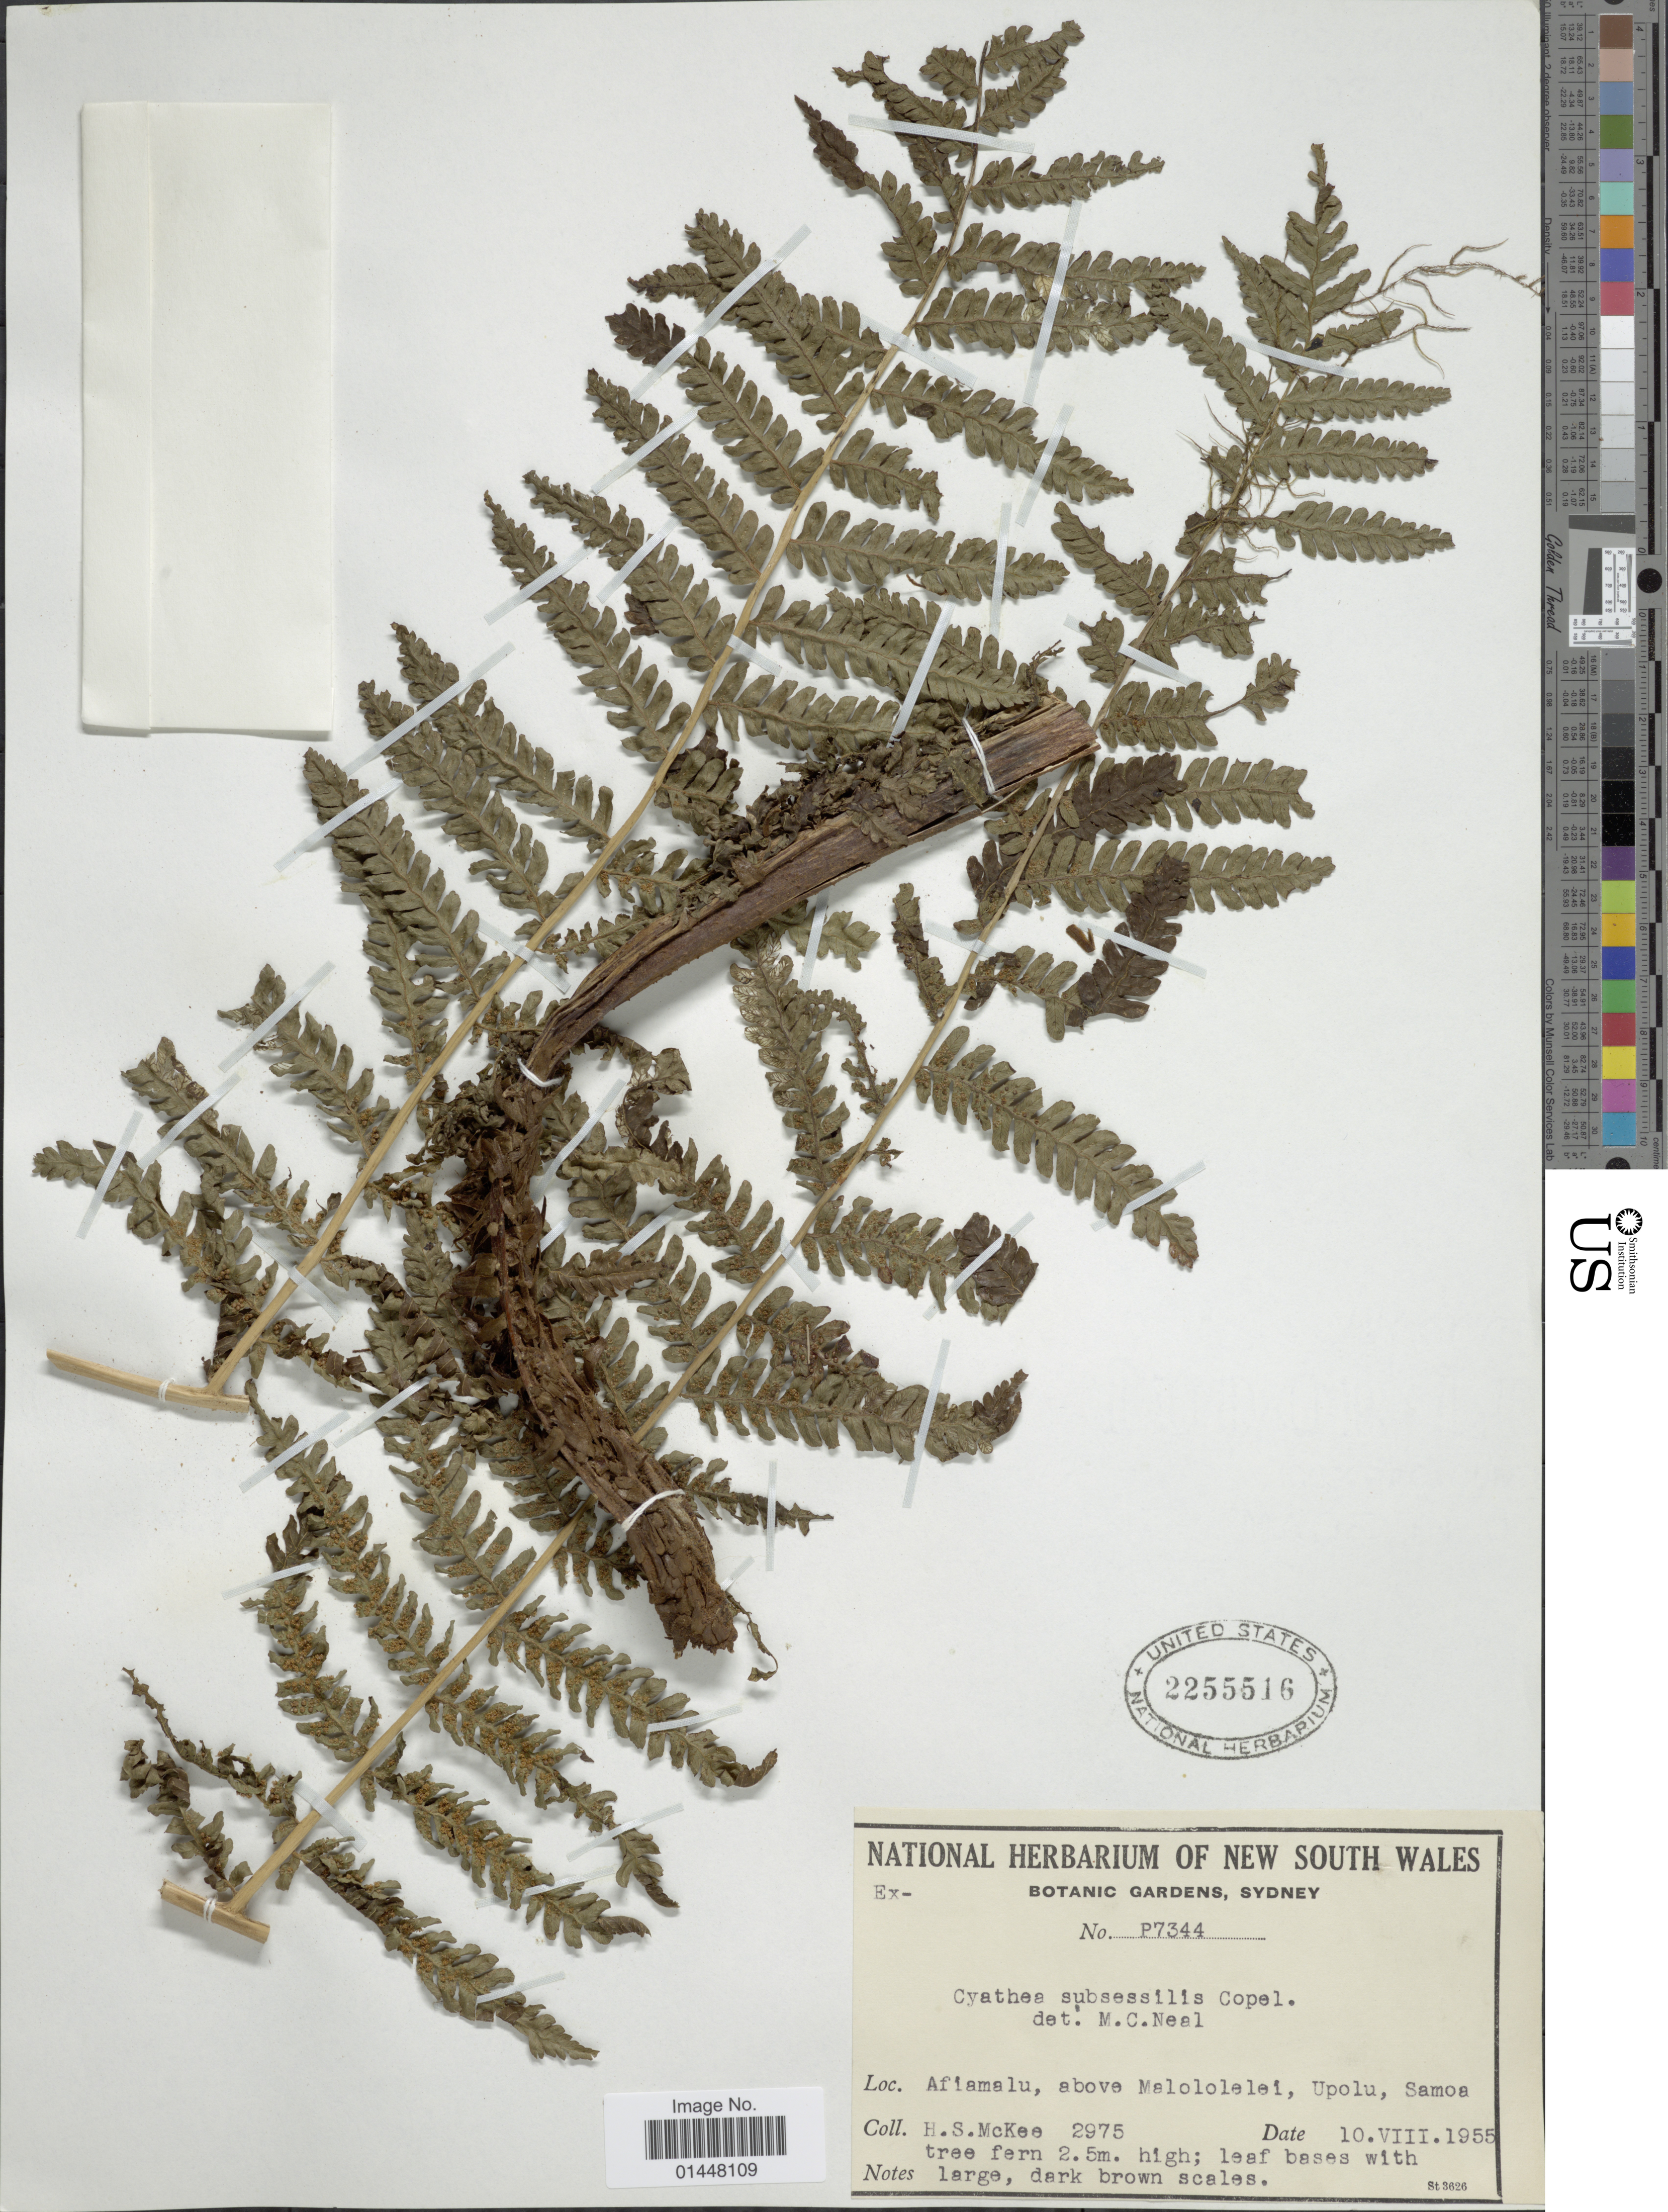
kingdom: Plantae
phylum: Tracheophyta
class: Polypodiopsida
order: Cyatheales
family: Cyatheaceae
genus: Sphaeropteris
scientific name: Sphaeropteris subsessilis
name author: (Copel.) R.M. Tryon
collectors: H. S. McKee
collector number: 2975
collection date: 1955-08-10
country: Samoa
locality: Afiamalu, above Malololelei, Upolu, Samoa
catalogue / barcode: US 2255516